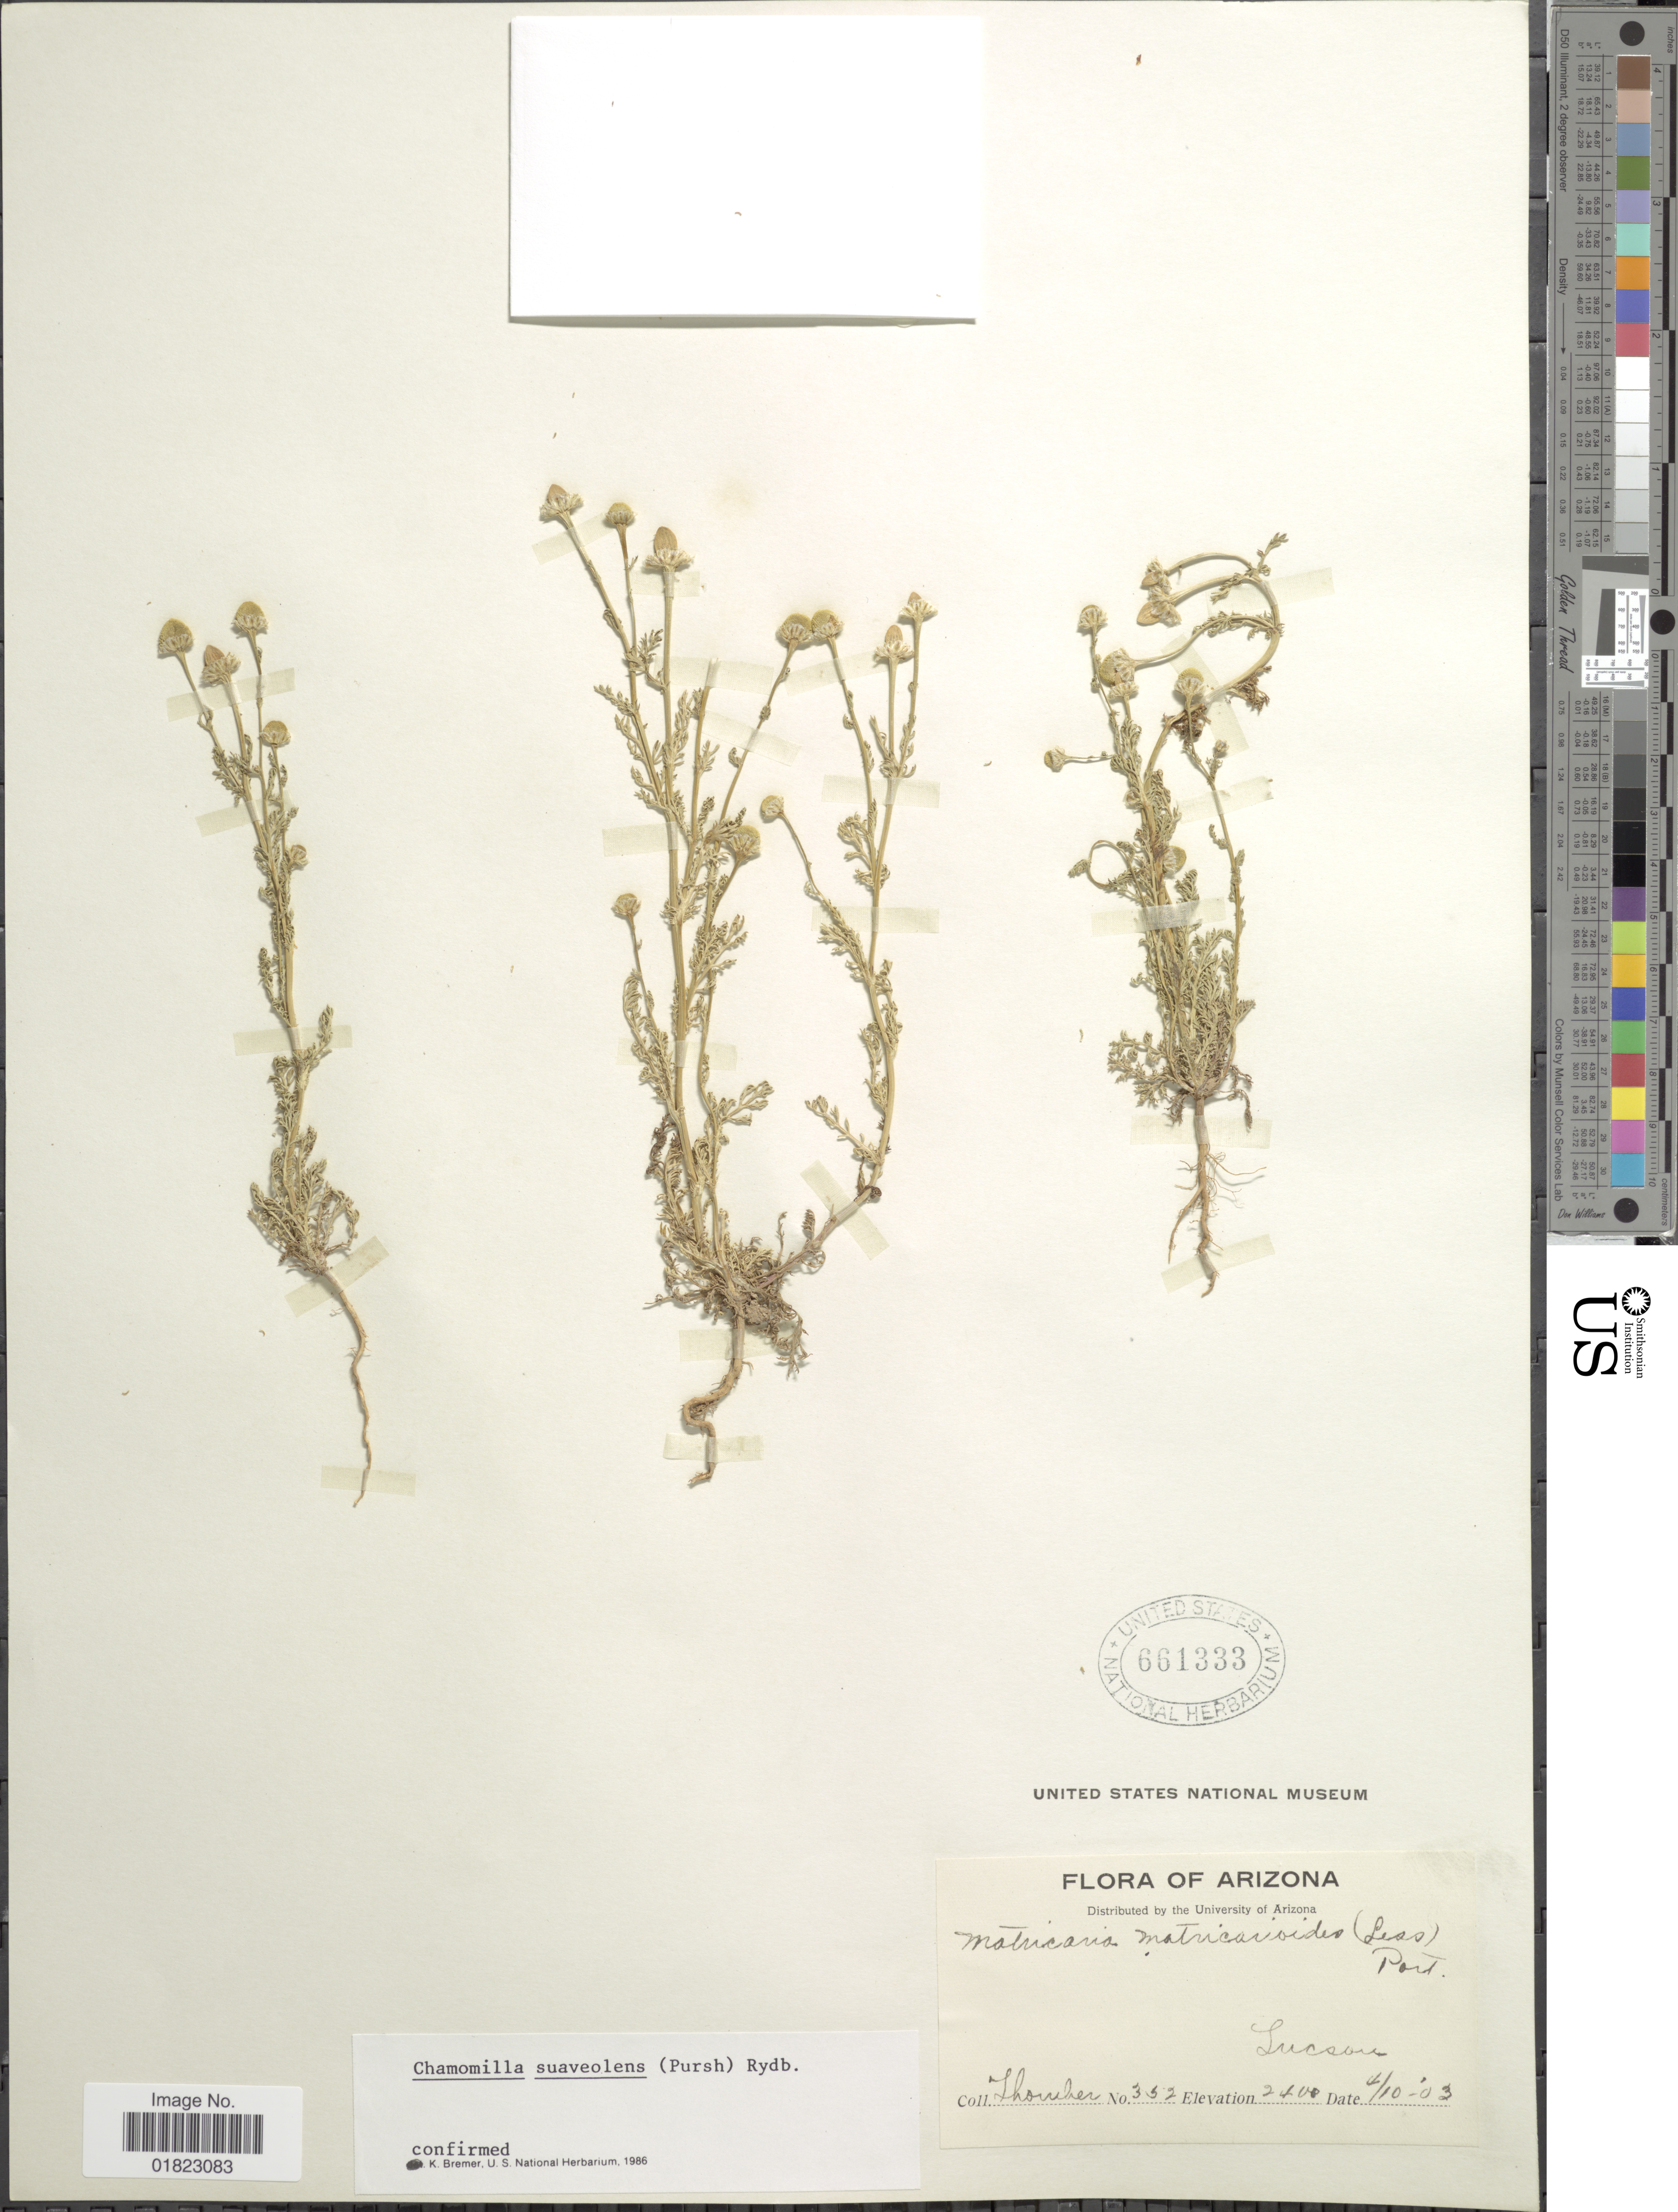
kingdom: Plantae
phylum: Tracheophyta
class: Magnoliopsida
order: Asterales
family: Asteraceae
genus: Matricaria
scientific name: Matricaria matricarioides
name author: (Less.) Porter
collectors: J. Thornber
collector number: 352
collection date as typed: Transcribed d/m/y: 4/1/3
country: United States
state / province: Arizona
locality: Arizona. Tucson.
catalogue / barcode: US 661333